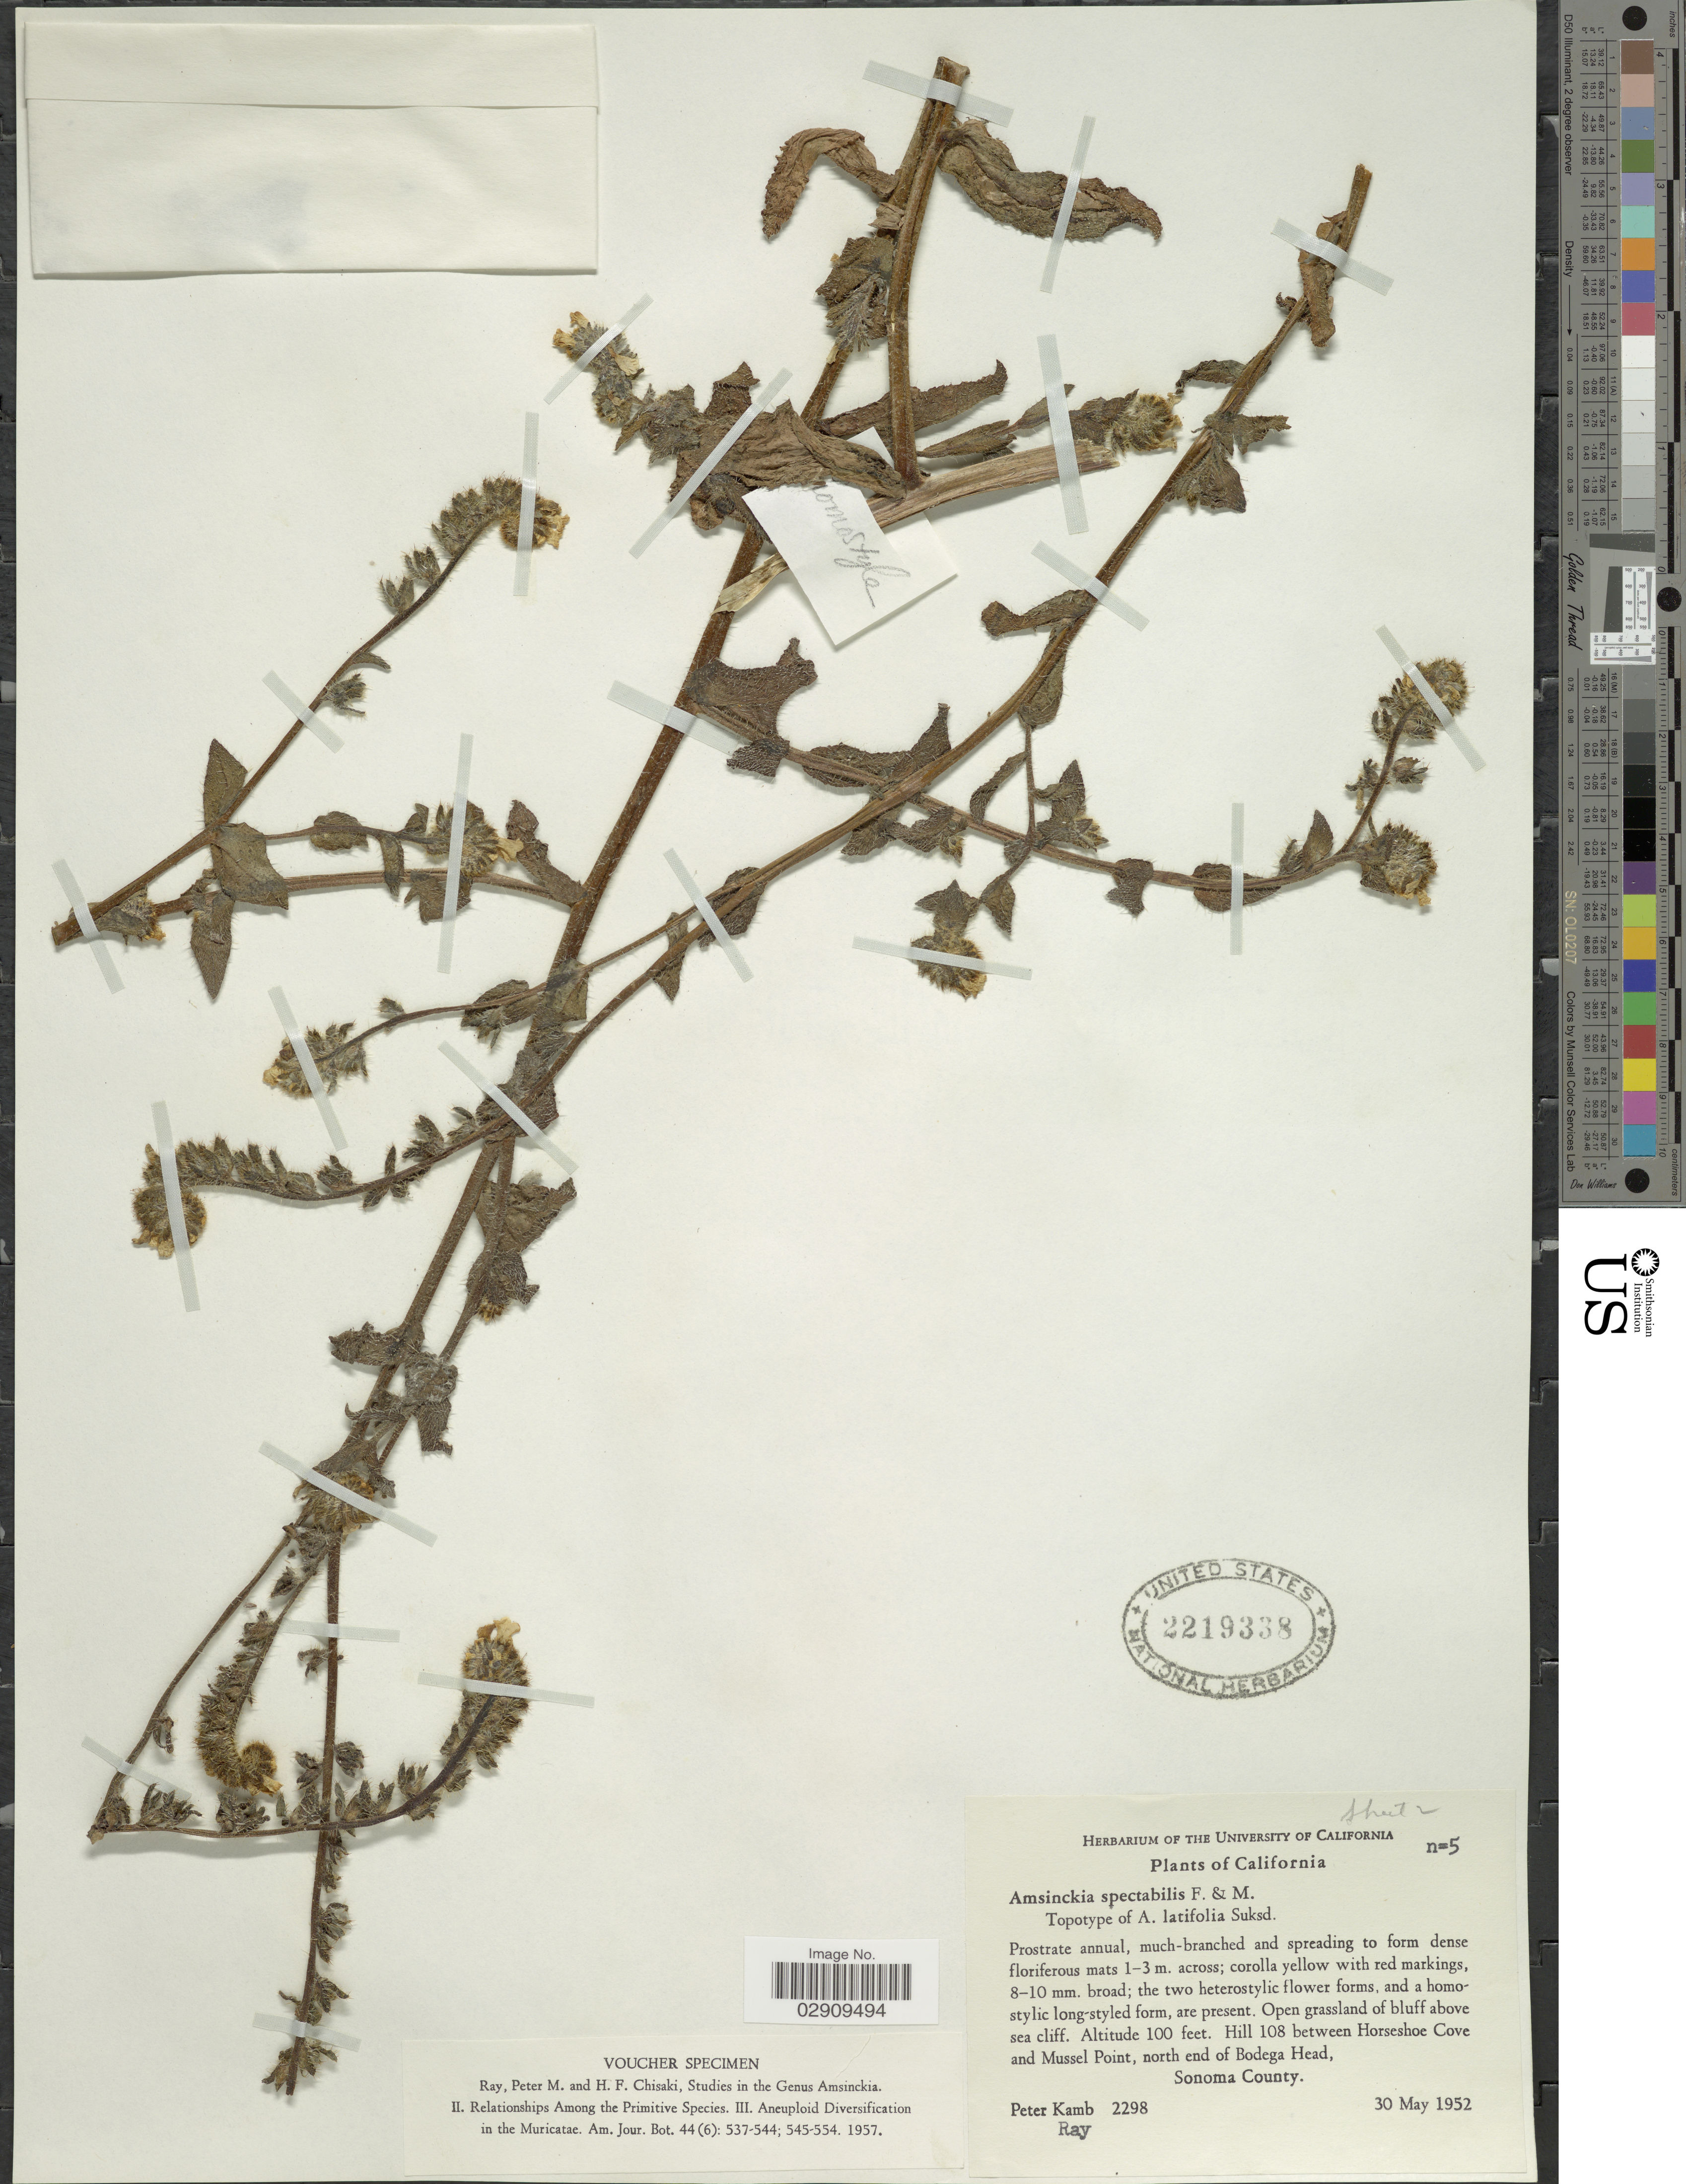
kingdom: Plantae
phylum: Tracheophyta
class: Magnoliopsida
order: Boraginales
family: Boraginaceae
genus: Amsinckia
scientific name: Amsinckia spectabilis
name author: Fisch. & C.A. Mey.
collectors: P. Kamb & -. Ray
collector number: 2298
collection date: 1952-05-30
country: United States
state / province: California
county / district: Sonoma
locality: Hill 108 between Horseshoe Cove and Mussel Point, north end of Bodega Head, Sonoma County.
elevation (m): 30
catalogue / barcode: US 2219338